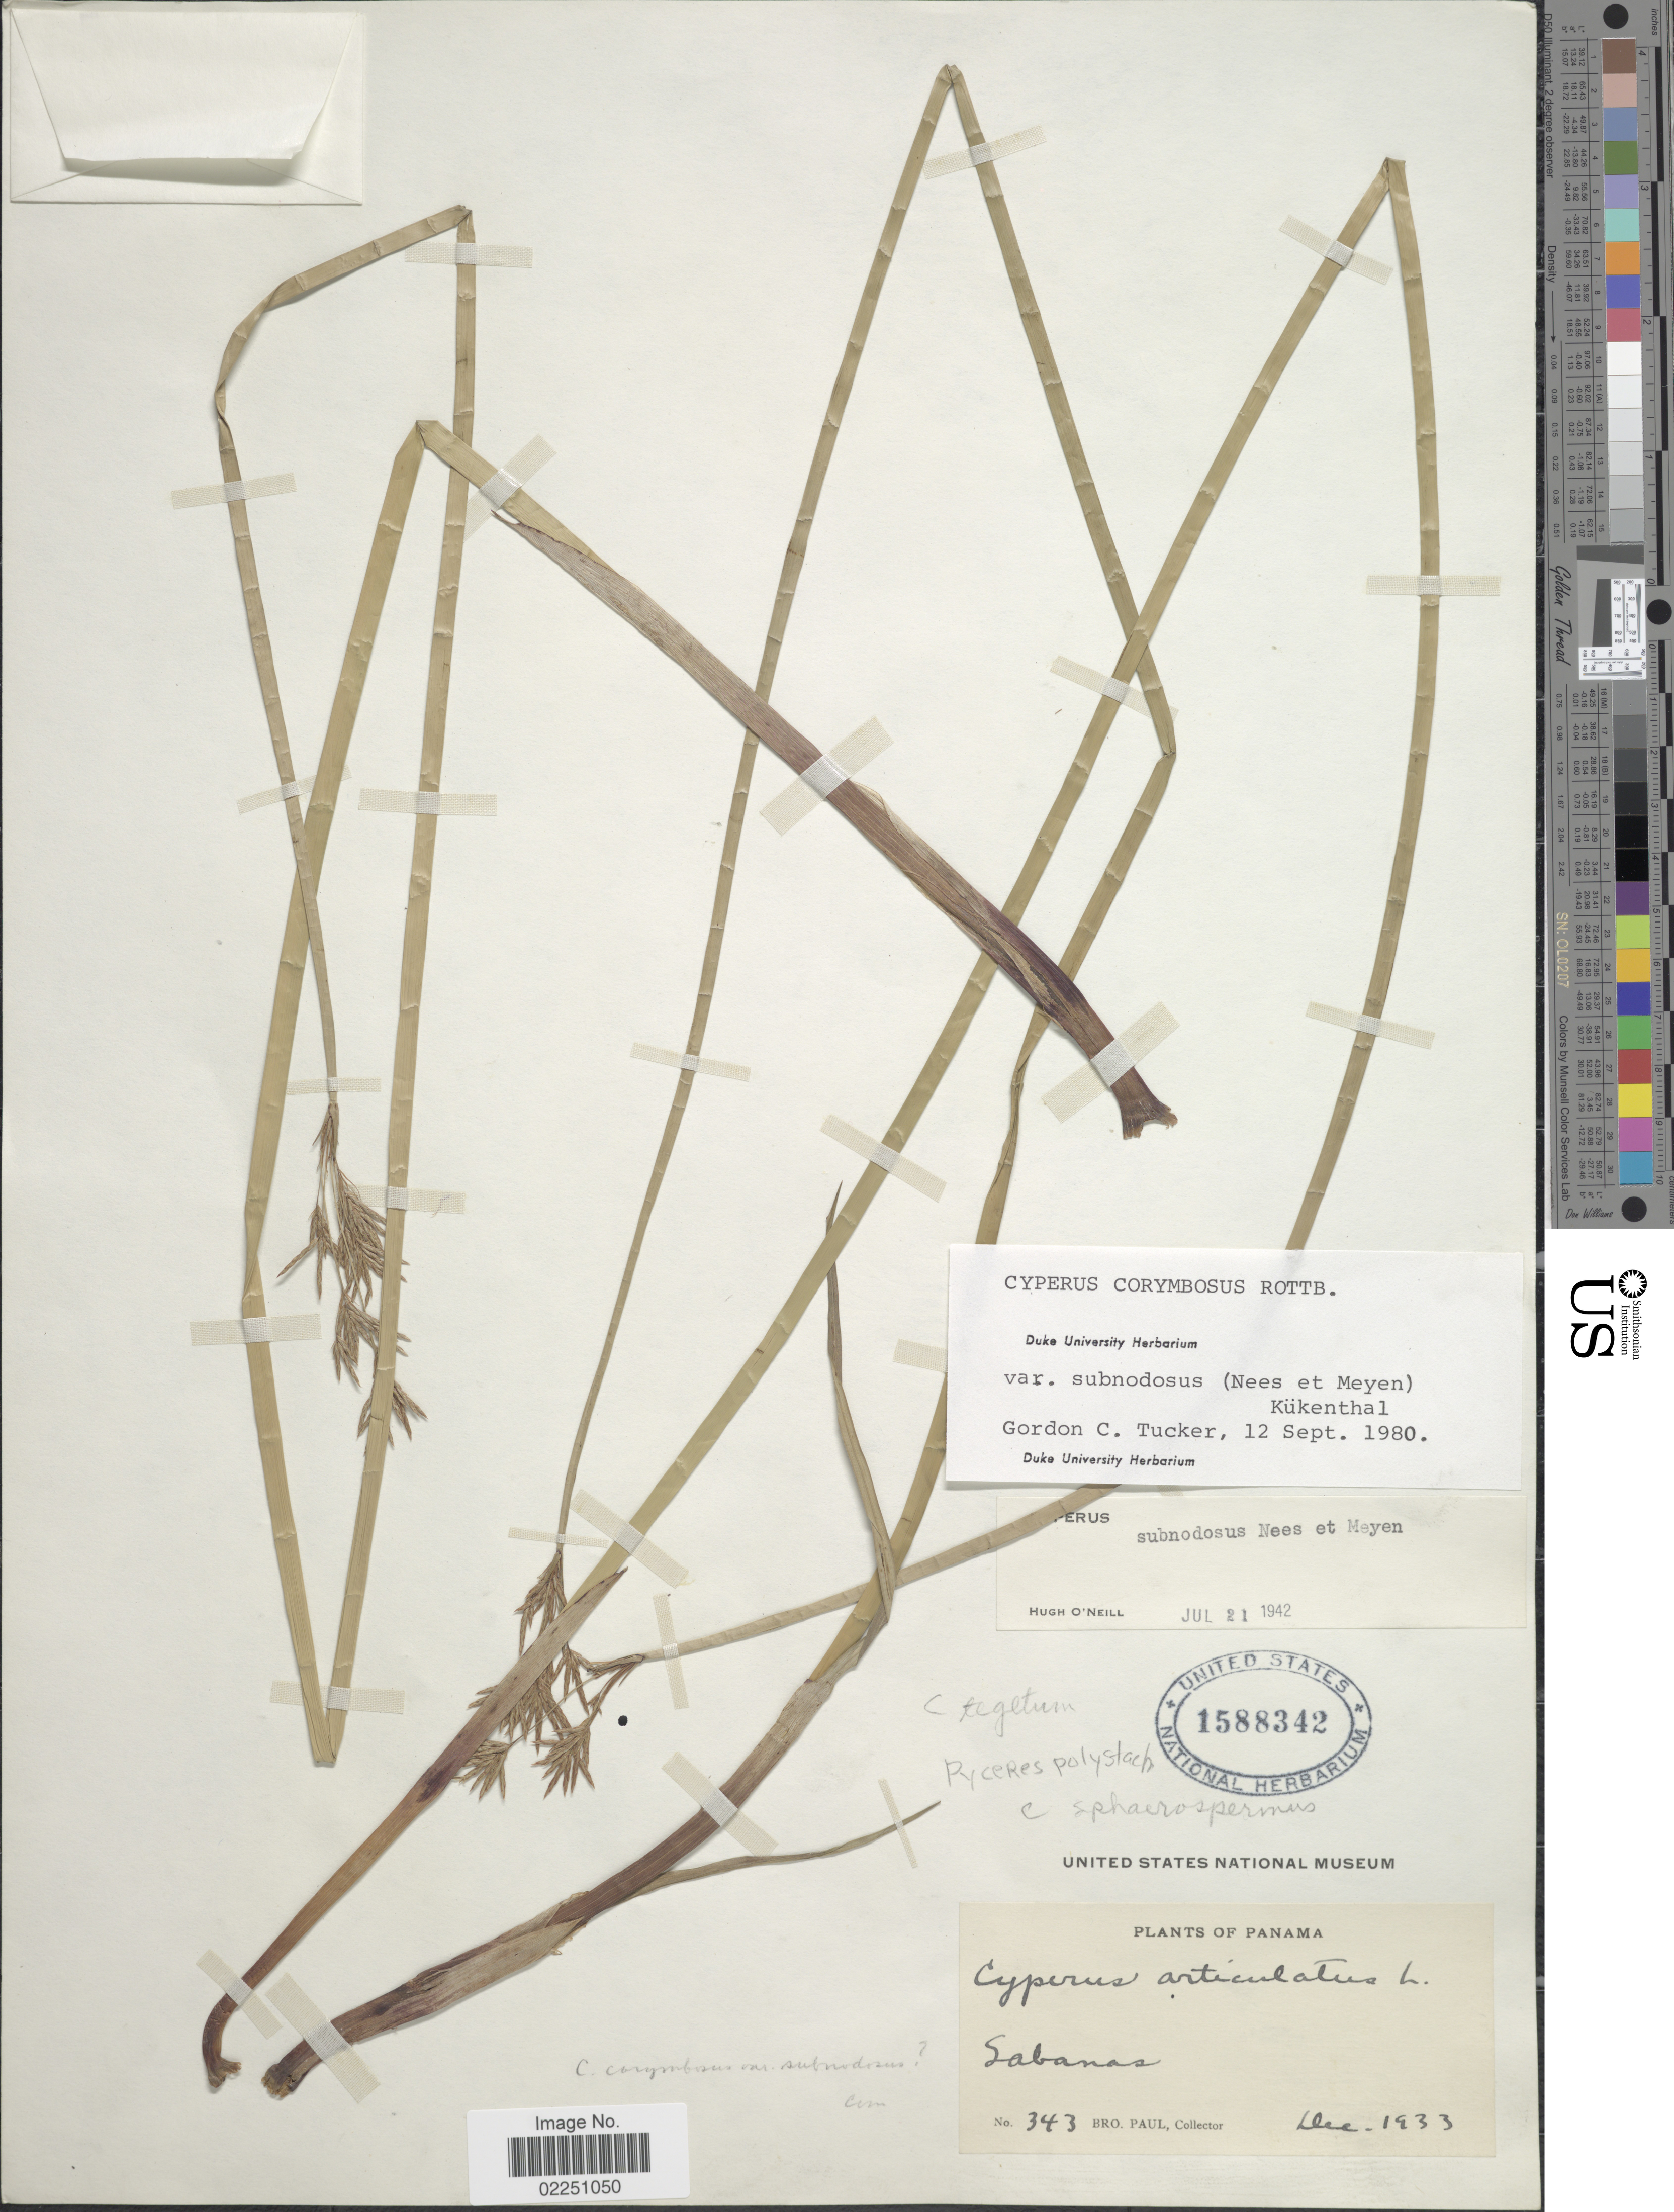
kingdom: Plantae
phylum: Tracheophyta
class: Liliopsida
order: Poales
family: Cyperaceae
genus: Cyperus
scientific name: Cyperus corymbosus var. subnodosus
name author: (Nees & Meyen) Kük.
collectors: B. Paul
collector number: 343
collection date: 1933-12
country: Panama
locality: Sabanas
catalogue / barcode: US 1588342